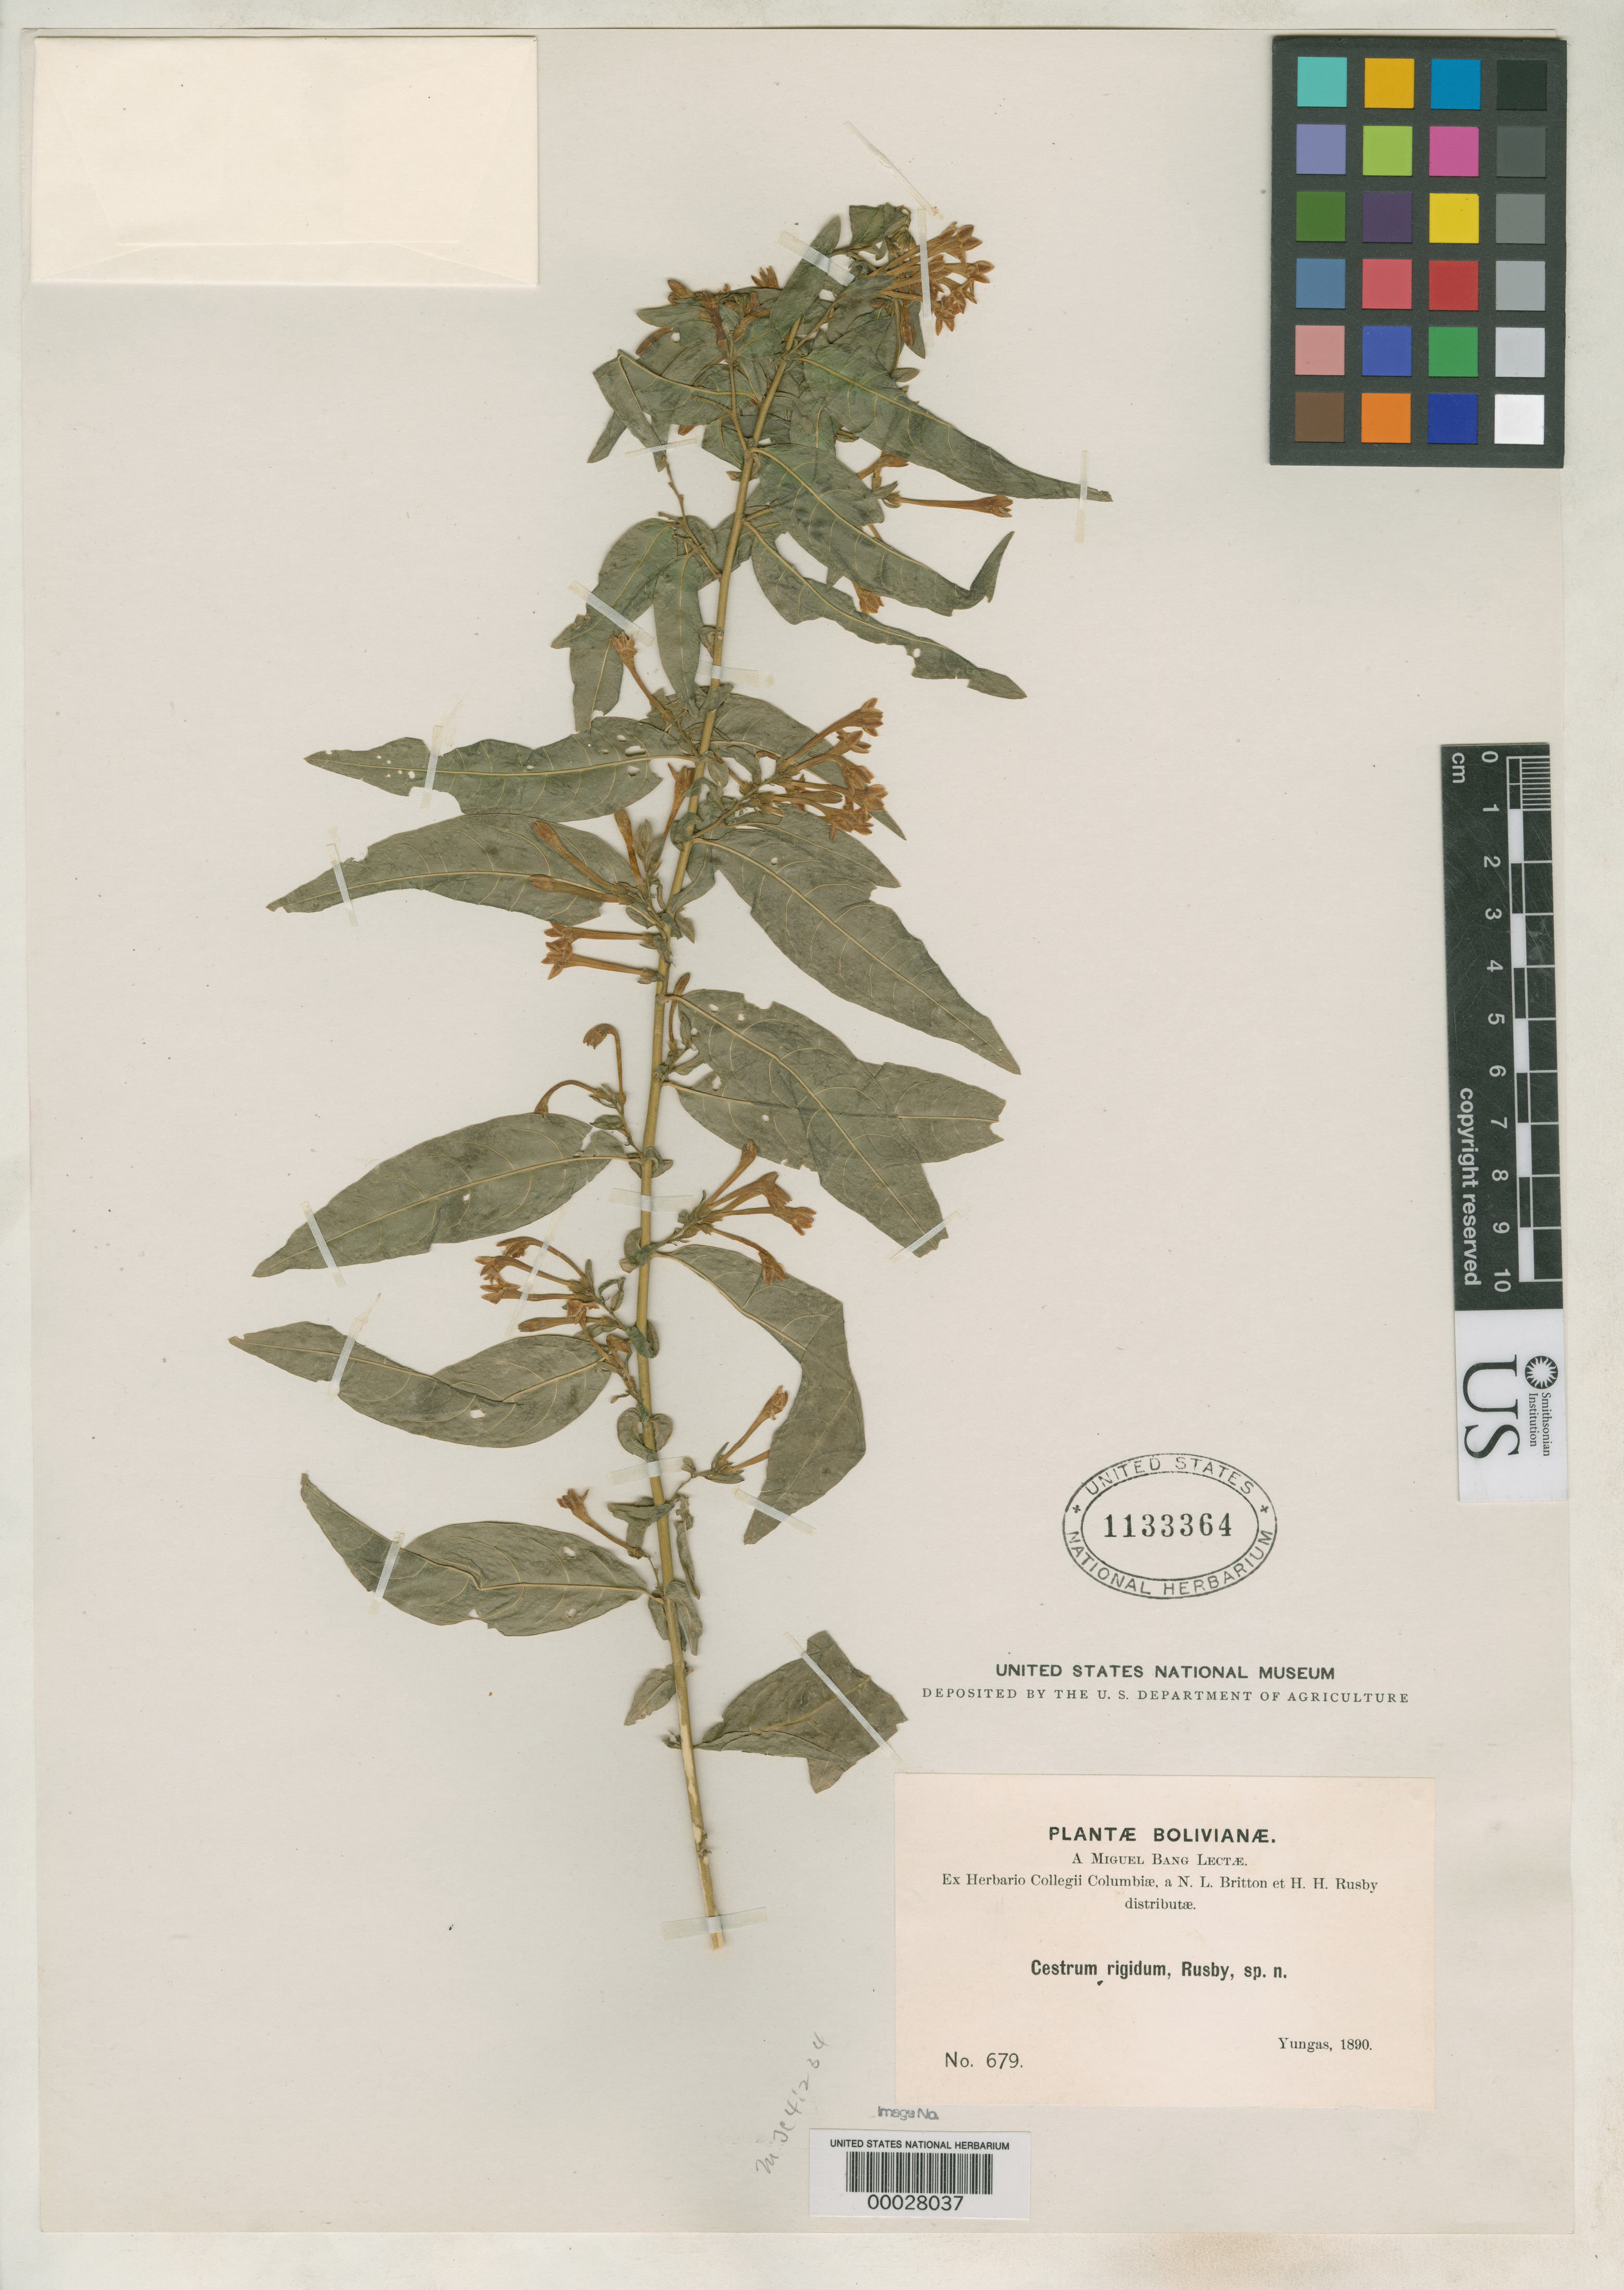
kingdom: Plantae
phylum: Tracheophyta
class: Magnoliopsida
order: Solanales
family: Solanaceae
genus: Cestrum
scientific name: Cestrum rigidum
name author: Rusby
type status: Isotype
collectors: M. Bang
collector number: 679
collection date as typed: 1890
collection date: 1890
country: Bolivia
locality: Yungas.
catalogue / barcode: US 1133364